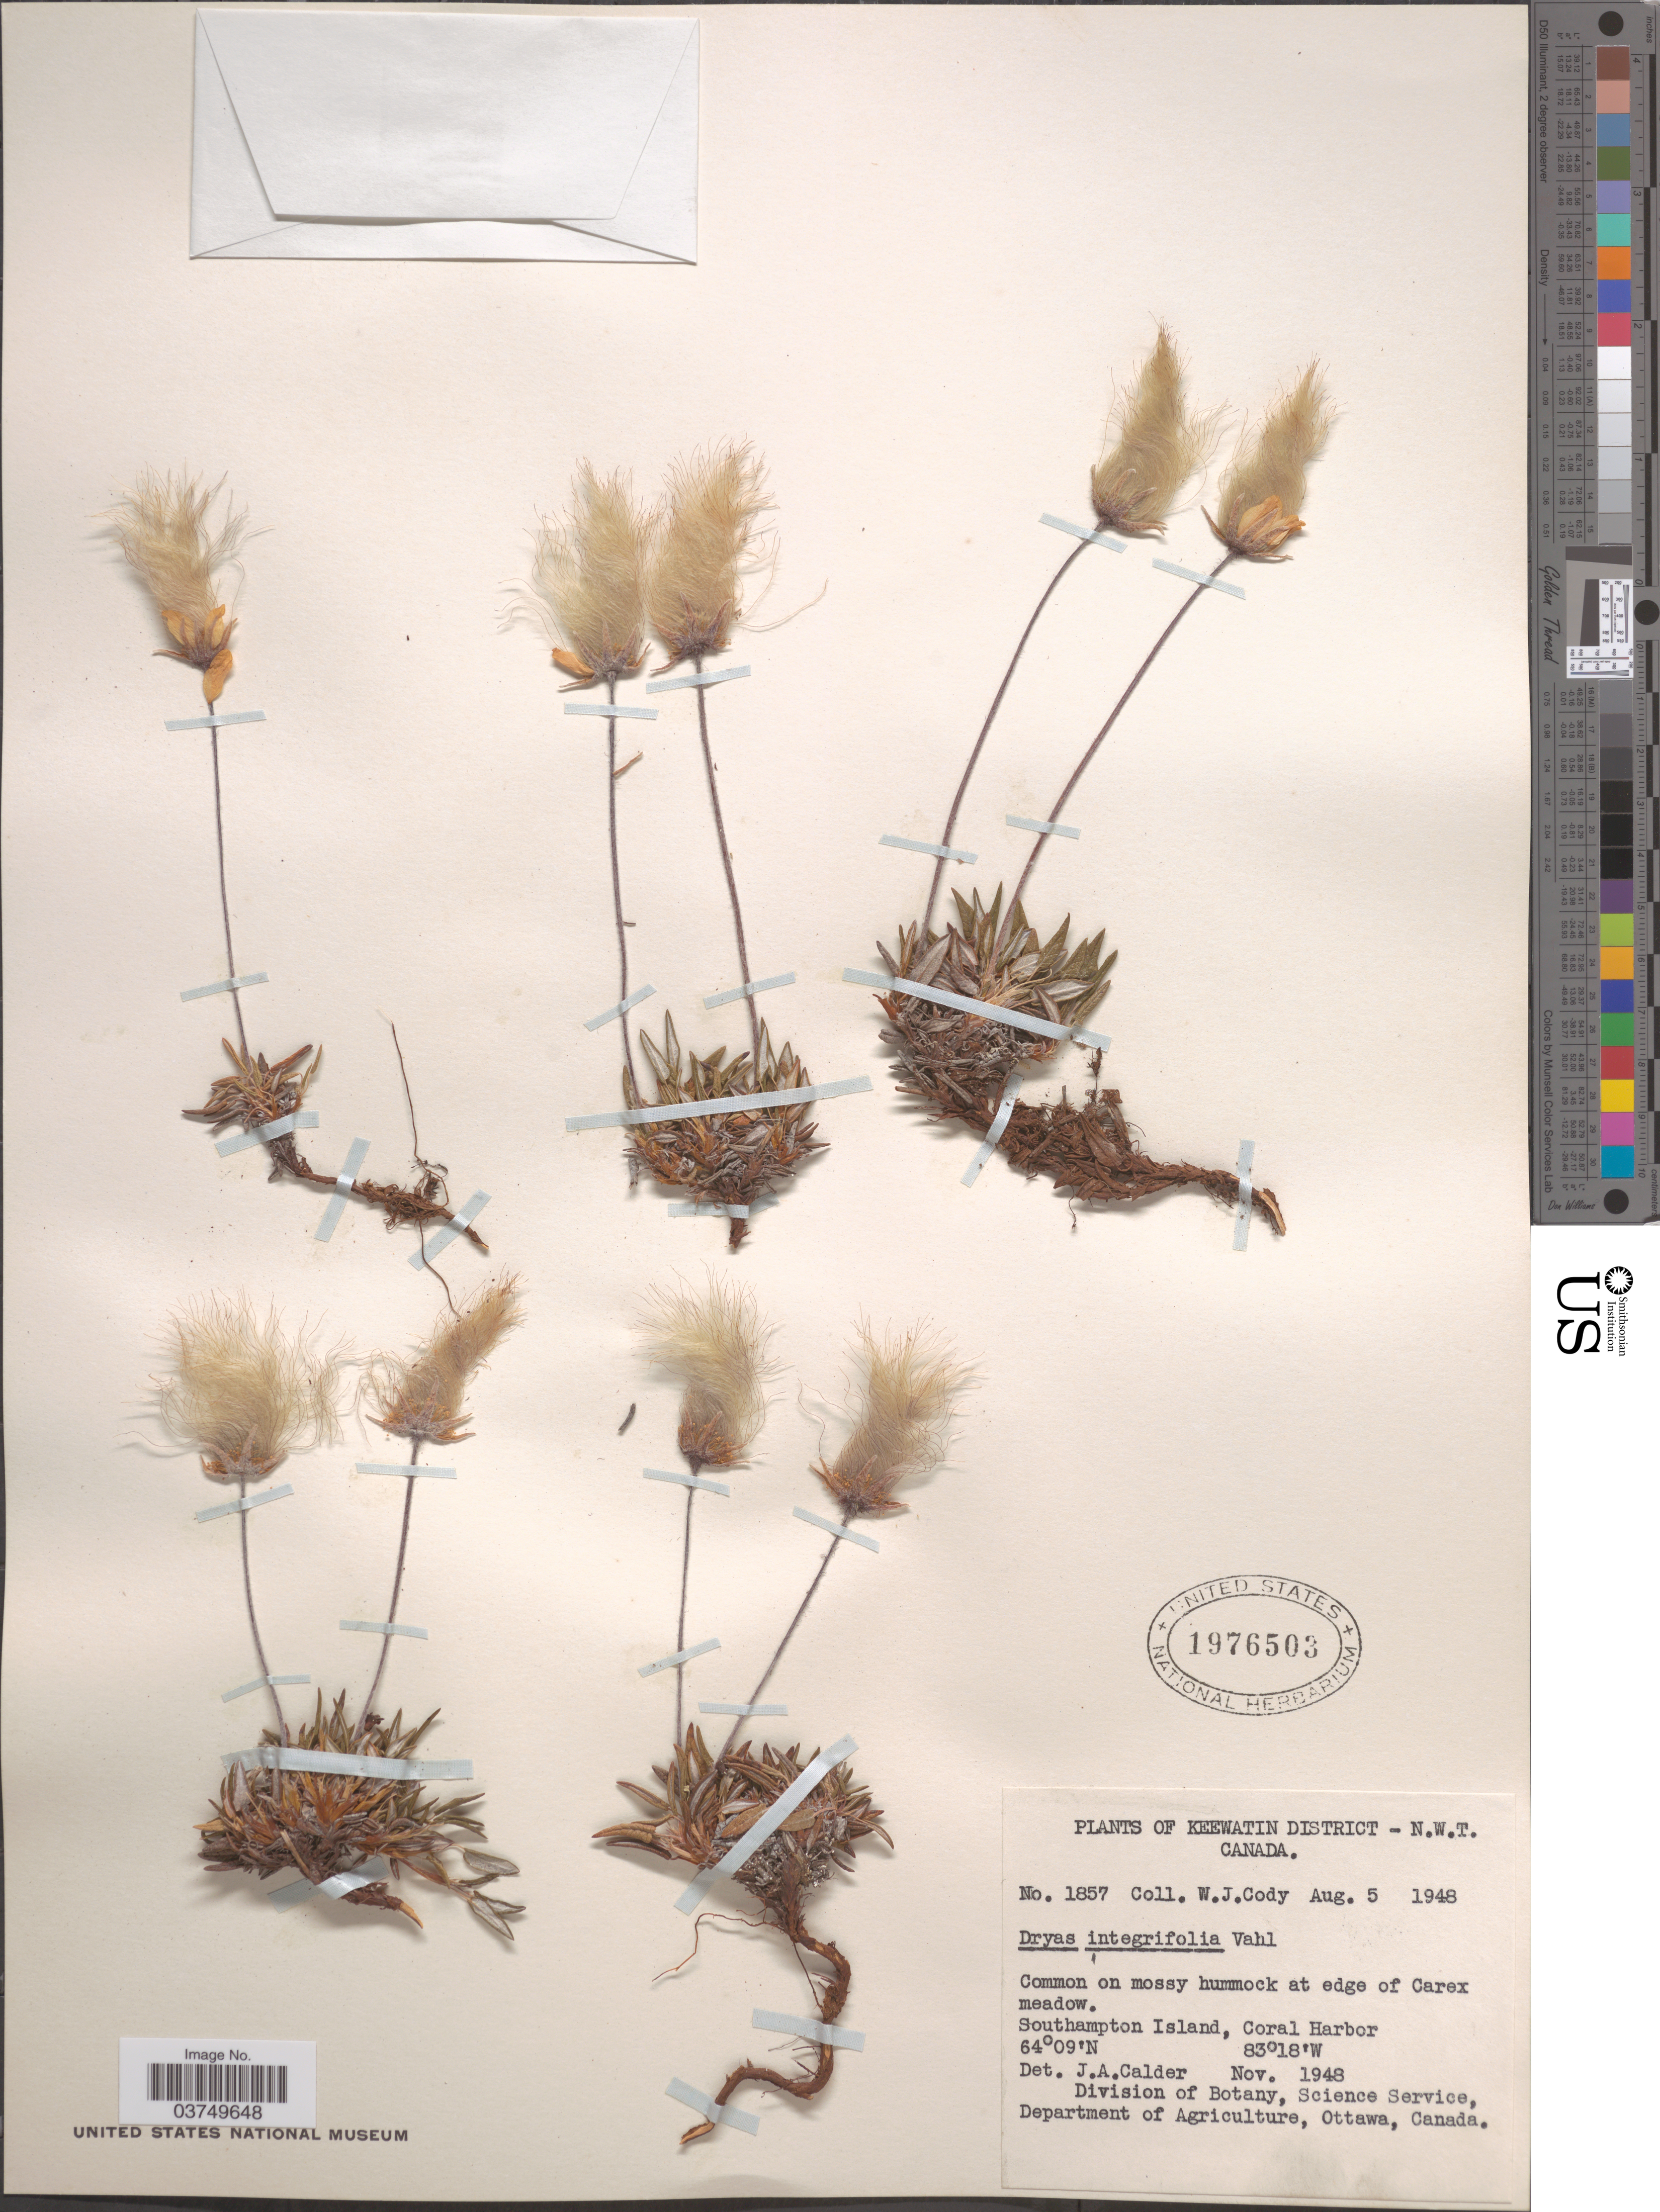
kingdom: Plantae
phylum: Tracheophyta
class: Magnoliopsida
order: Rosales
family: Rosaceae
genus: Dryas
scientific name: Dryas integrifolia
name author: Vahl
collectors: W. Cody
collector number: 1857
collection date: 1948-08-05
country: Canada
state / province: Northwest Territories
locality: Keewatin District. At edge of Carex meadow. Southampton Island, Coral Harbor.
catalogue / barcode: US 1976503